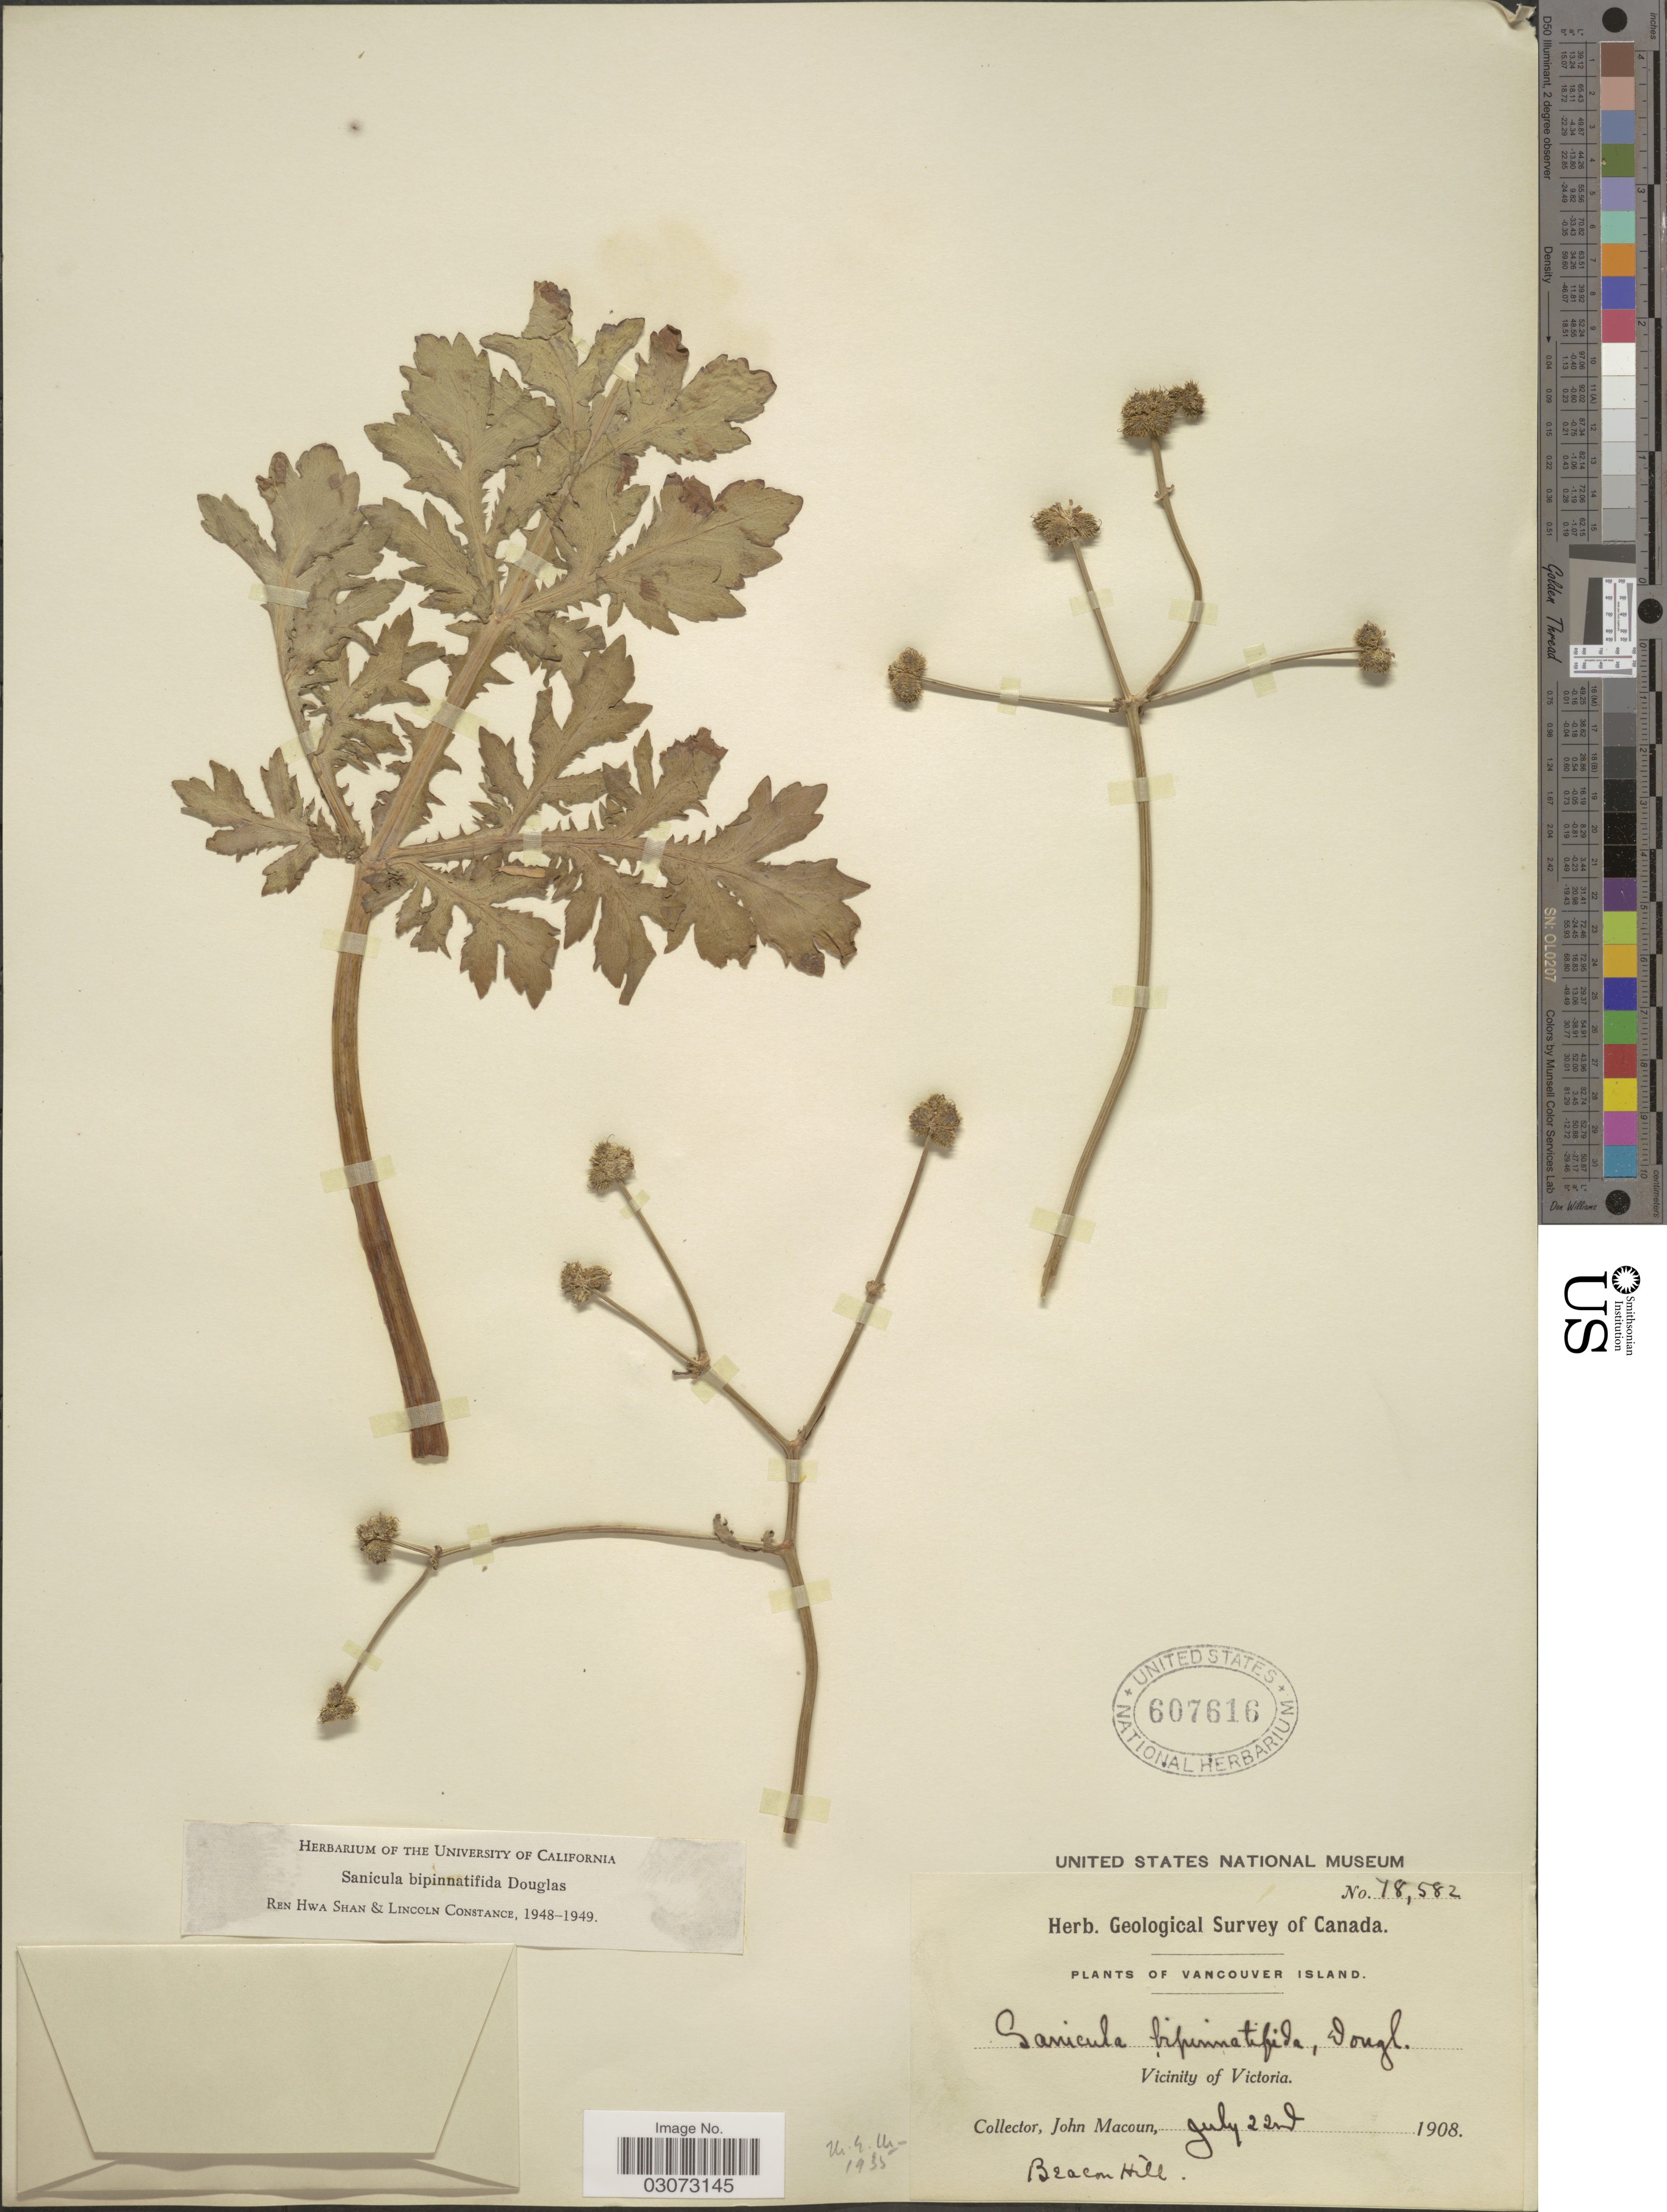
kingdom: Plantae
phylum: Tracheophyta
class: Magnoliopsida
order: Apiales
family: Apiaceae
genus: Sanicula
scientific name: Sanicula bipinnatifida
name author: Douglas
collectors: J. Macoun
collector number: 78582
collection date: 1908-07-22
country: Canada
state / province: British Columbia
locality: Vancouver Island. Vicinity of Victoria. Beacon Hill.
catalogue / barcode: US 607616